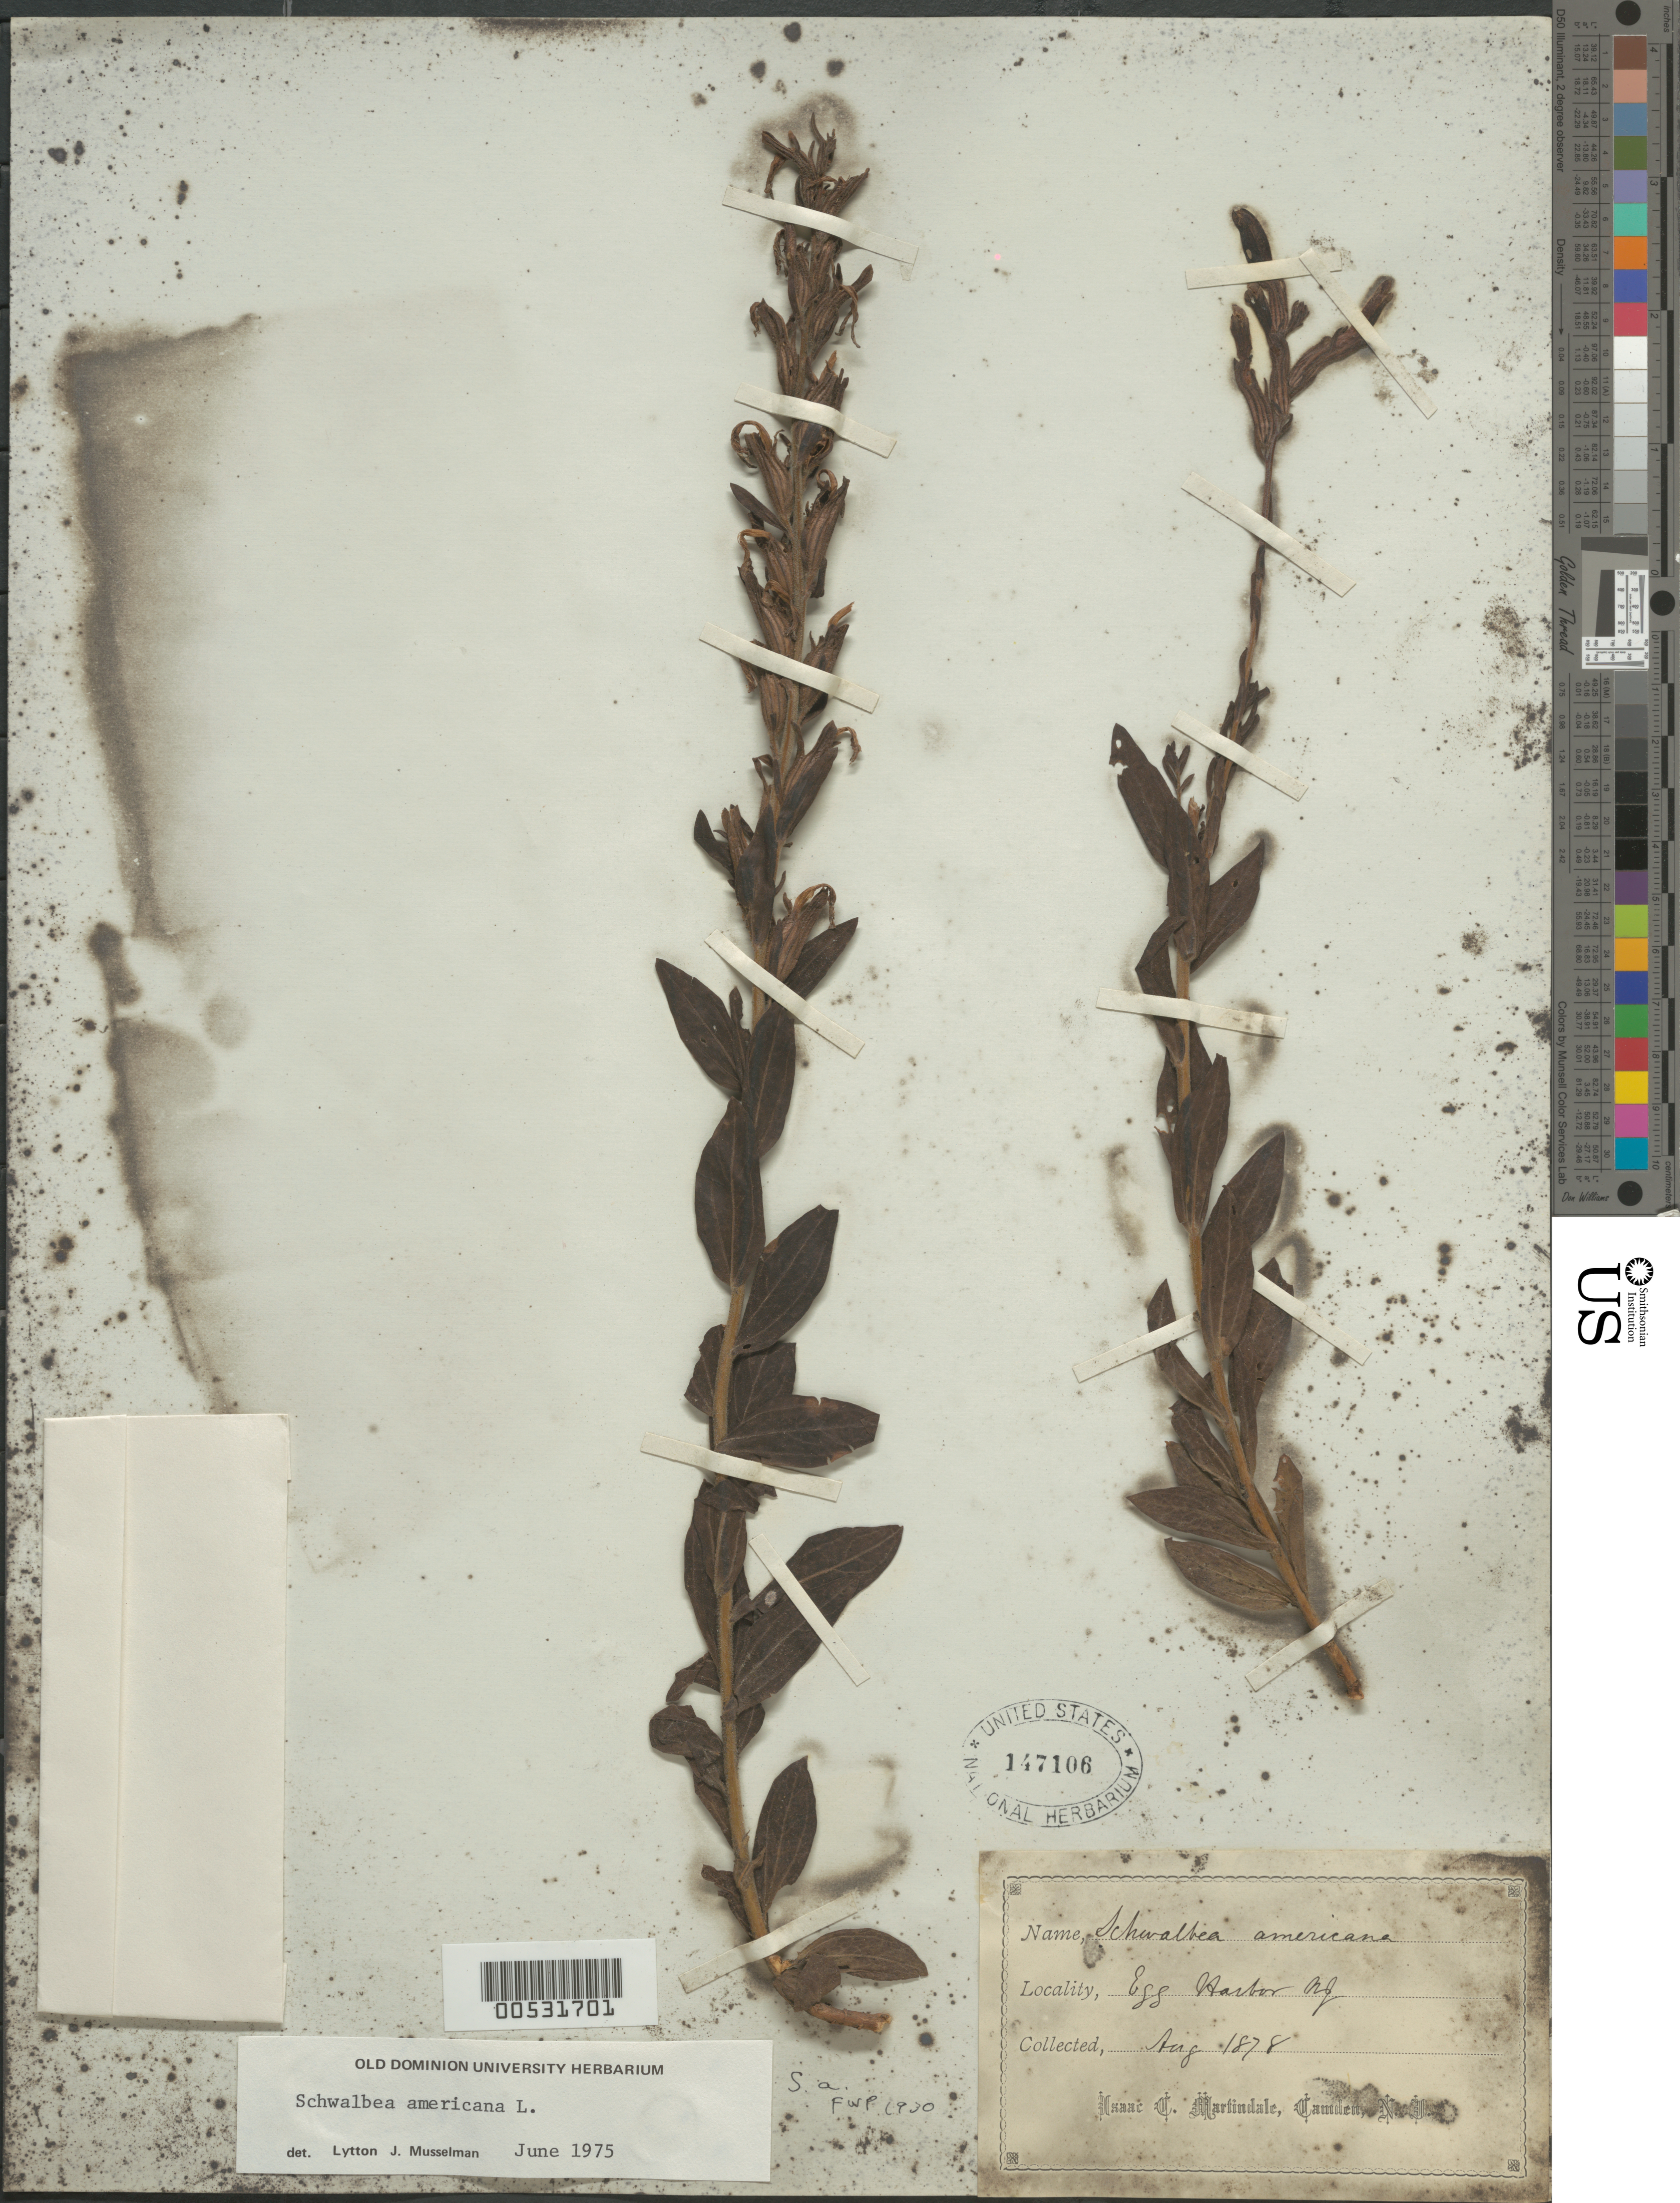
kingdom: Plantae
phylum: Tracheophyta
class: Magnoliopsida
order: Lamiales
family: Orobanchaceae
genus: Schwalbea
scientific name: Schwalbea americana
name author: L.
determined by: Musselman, Lytton J.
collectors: I. C. Martindale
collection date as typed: Aug 1878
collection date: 1878-08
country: United States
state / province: New York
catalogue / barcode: US 147106